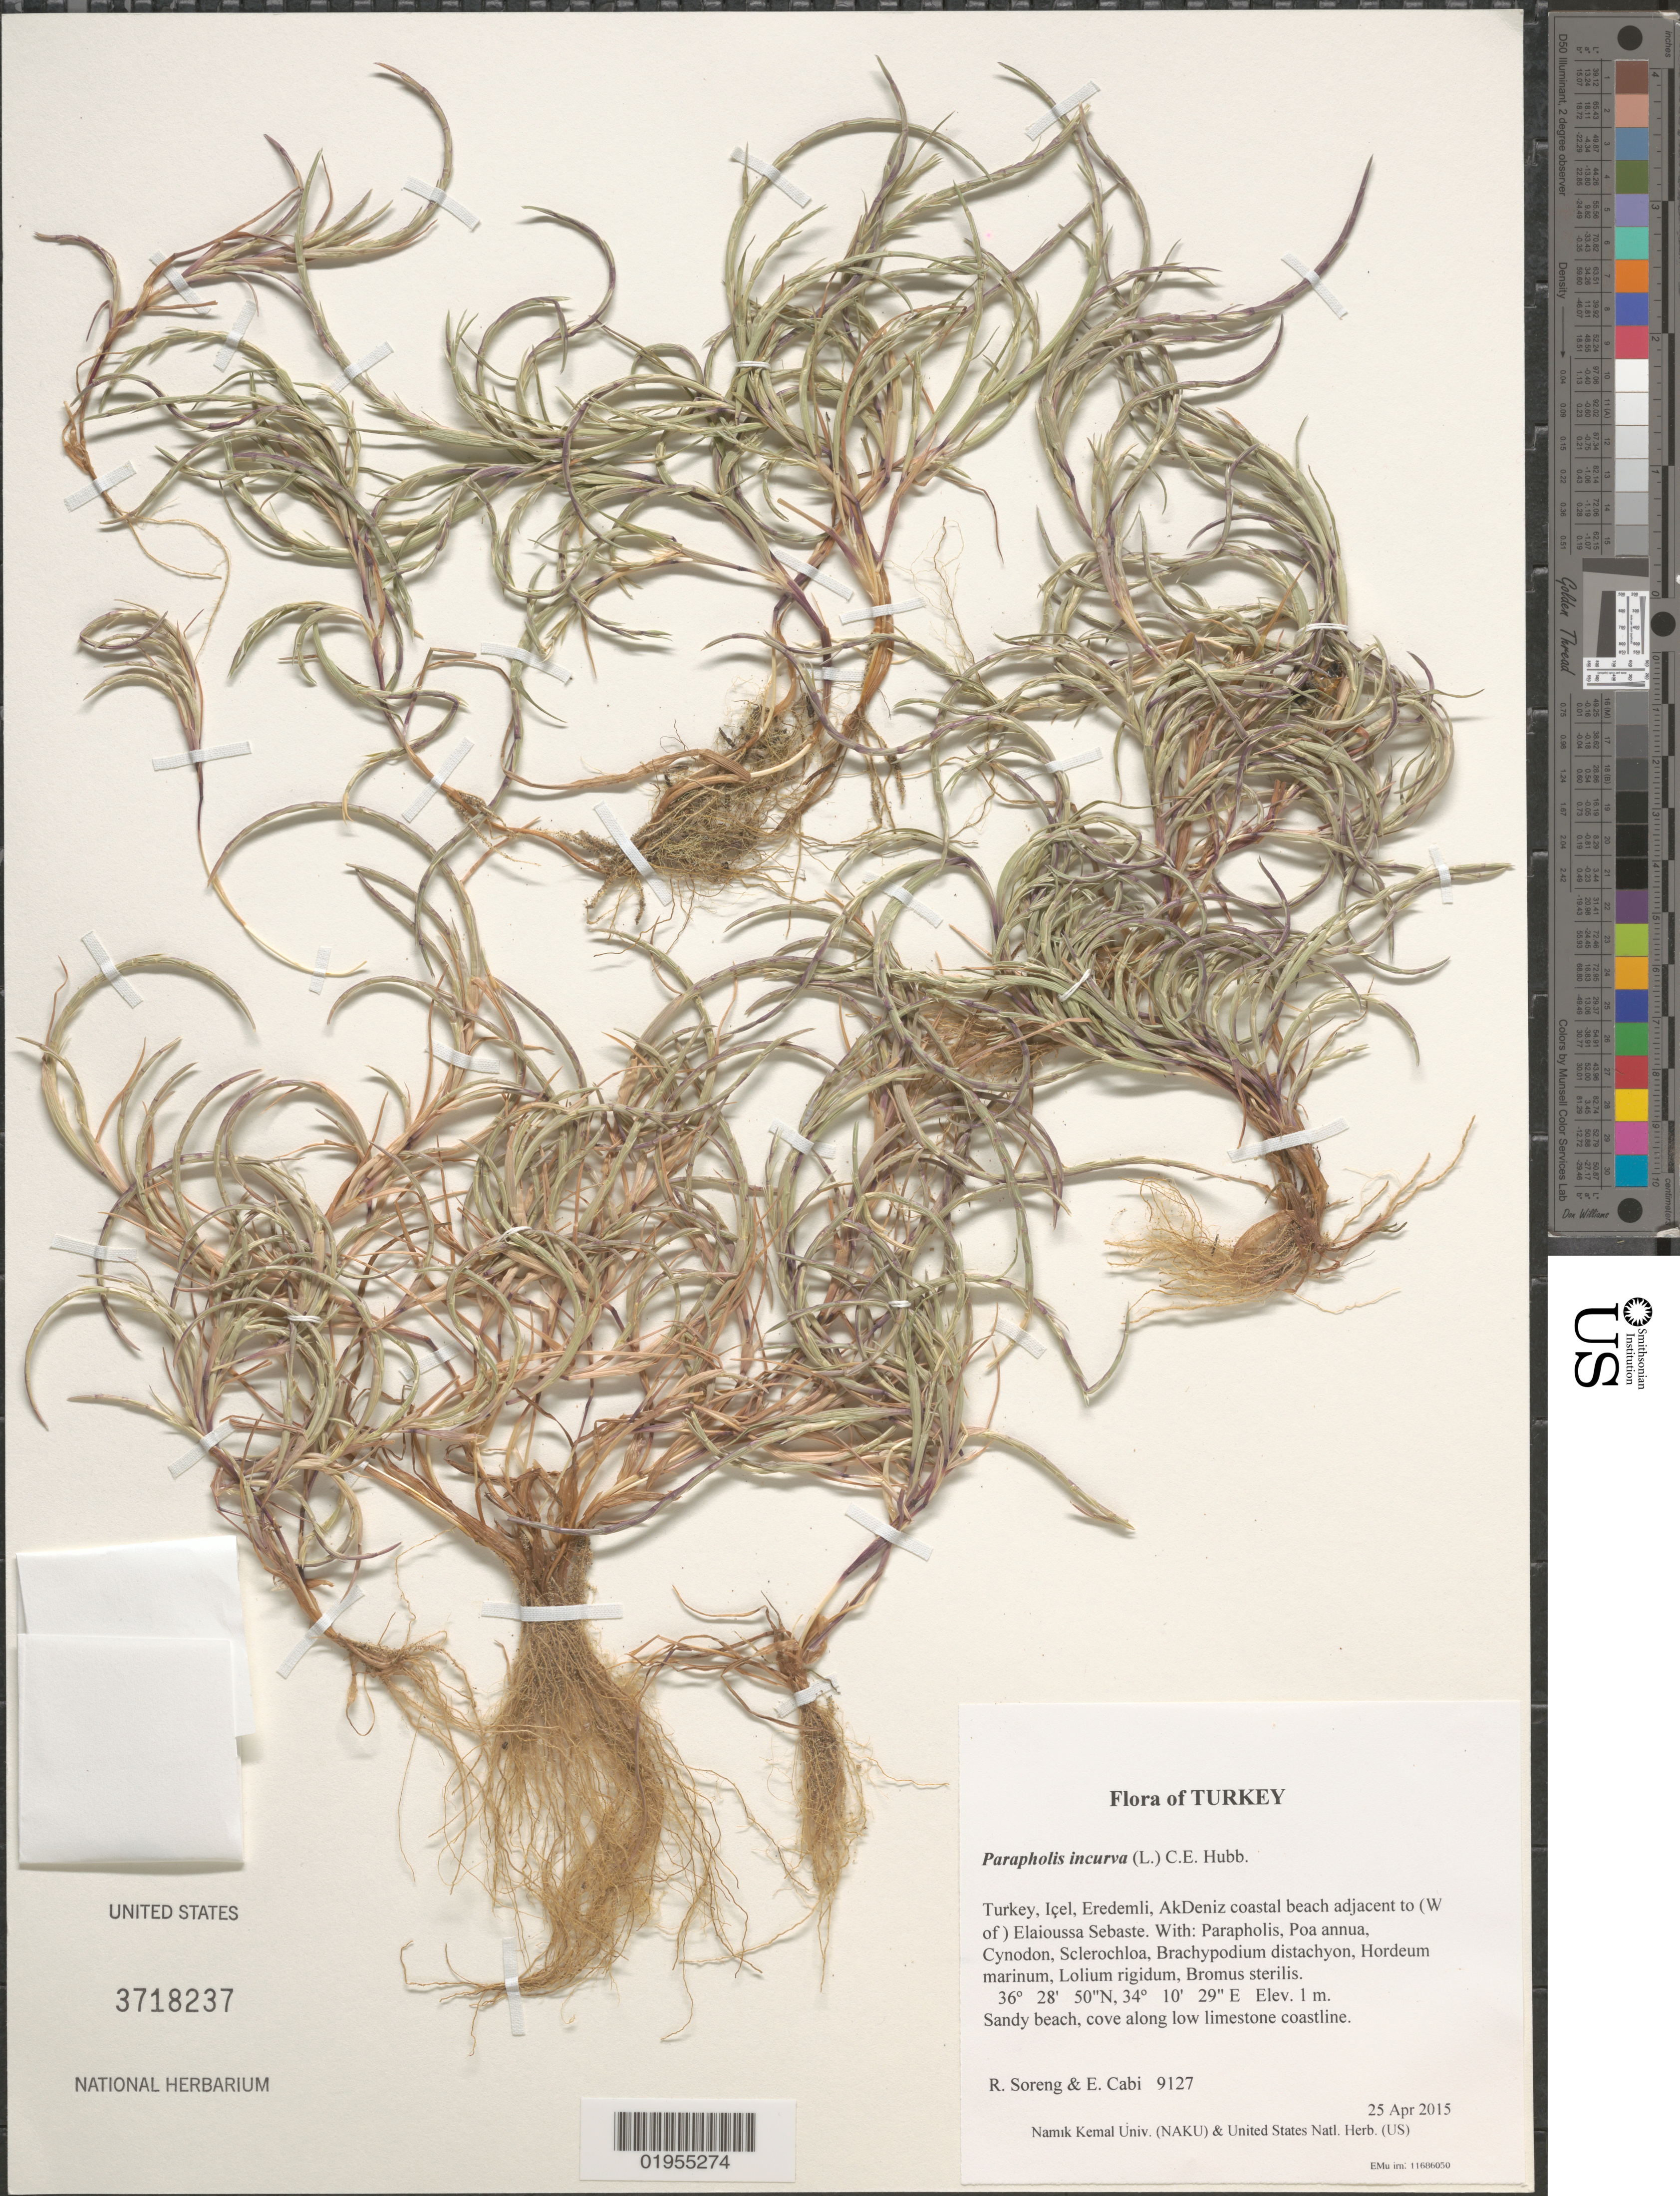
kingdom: Plantae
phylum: Tracheophyta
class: Liliopsida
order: Poales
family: Poaceae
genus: Parapholis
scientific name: Parapholis incurva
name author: (L.) C.E. Hubb.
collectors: R. J. Soreng & E. Cabi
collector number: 9127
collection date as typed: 2015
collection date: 2015-04-25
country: Turkey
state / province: Mersin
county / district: Eredemli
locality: AkDeniz coastal beach adjacent to (W of ) Elaioussa Sebaste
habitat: Sandy beach, cove along low limestone coastline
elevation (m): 1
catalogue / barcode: US 3718237